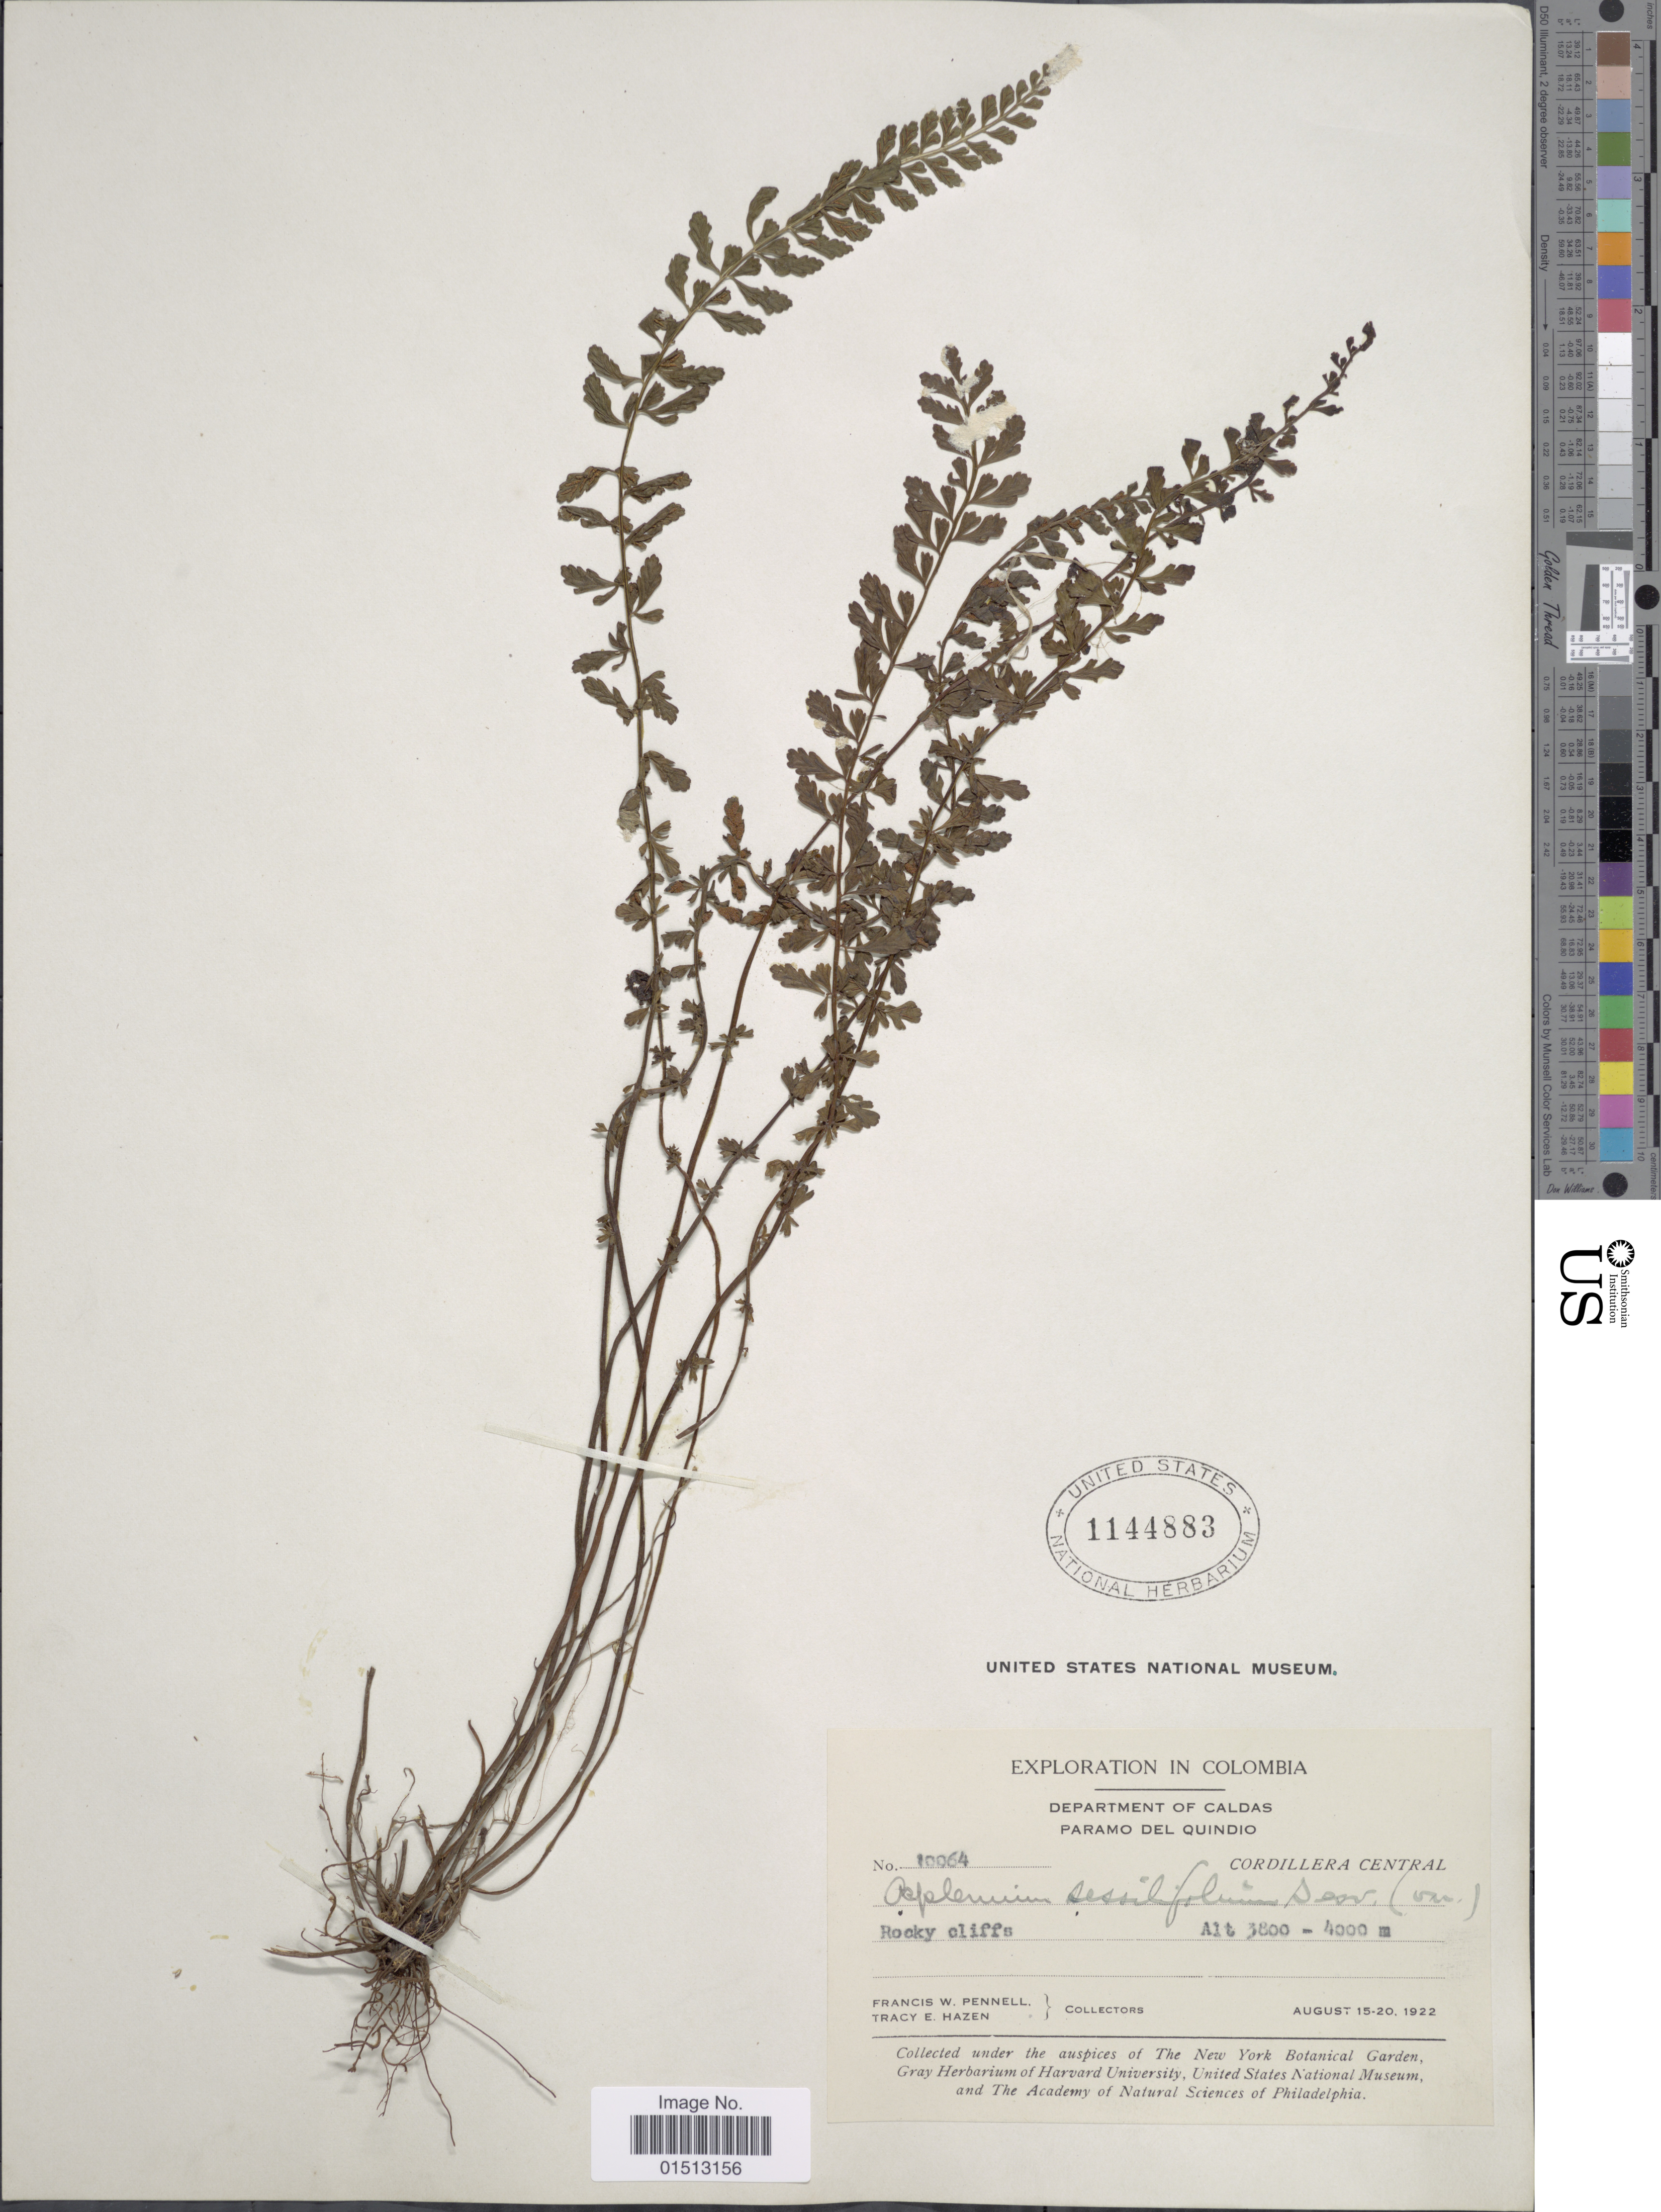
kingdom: Plantae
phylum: Tracheophyta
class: Polypodiopsida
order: Polypodiales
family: Aspleniaceae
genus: Asplenium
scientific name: Asplenium sessilifolium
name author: Desv.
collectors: F. W. Pennell & T. E. Hazen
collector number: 10064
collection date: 1922-08-15/1922-08-20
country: Colombia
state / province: Quindío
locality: Dep. of Caldas, Cordillera Central.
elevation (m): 3800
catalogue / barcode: US 1144883